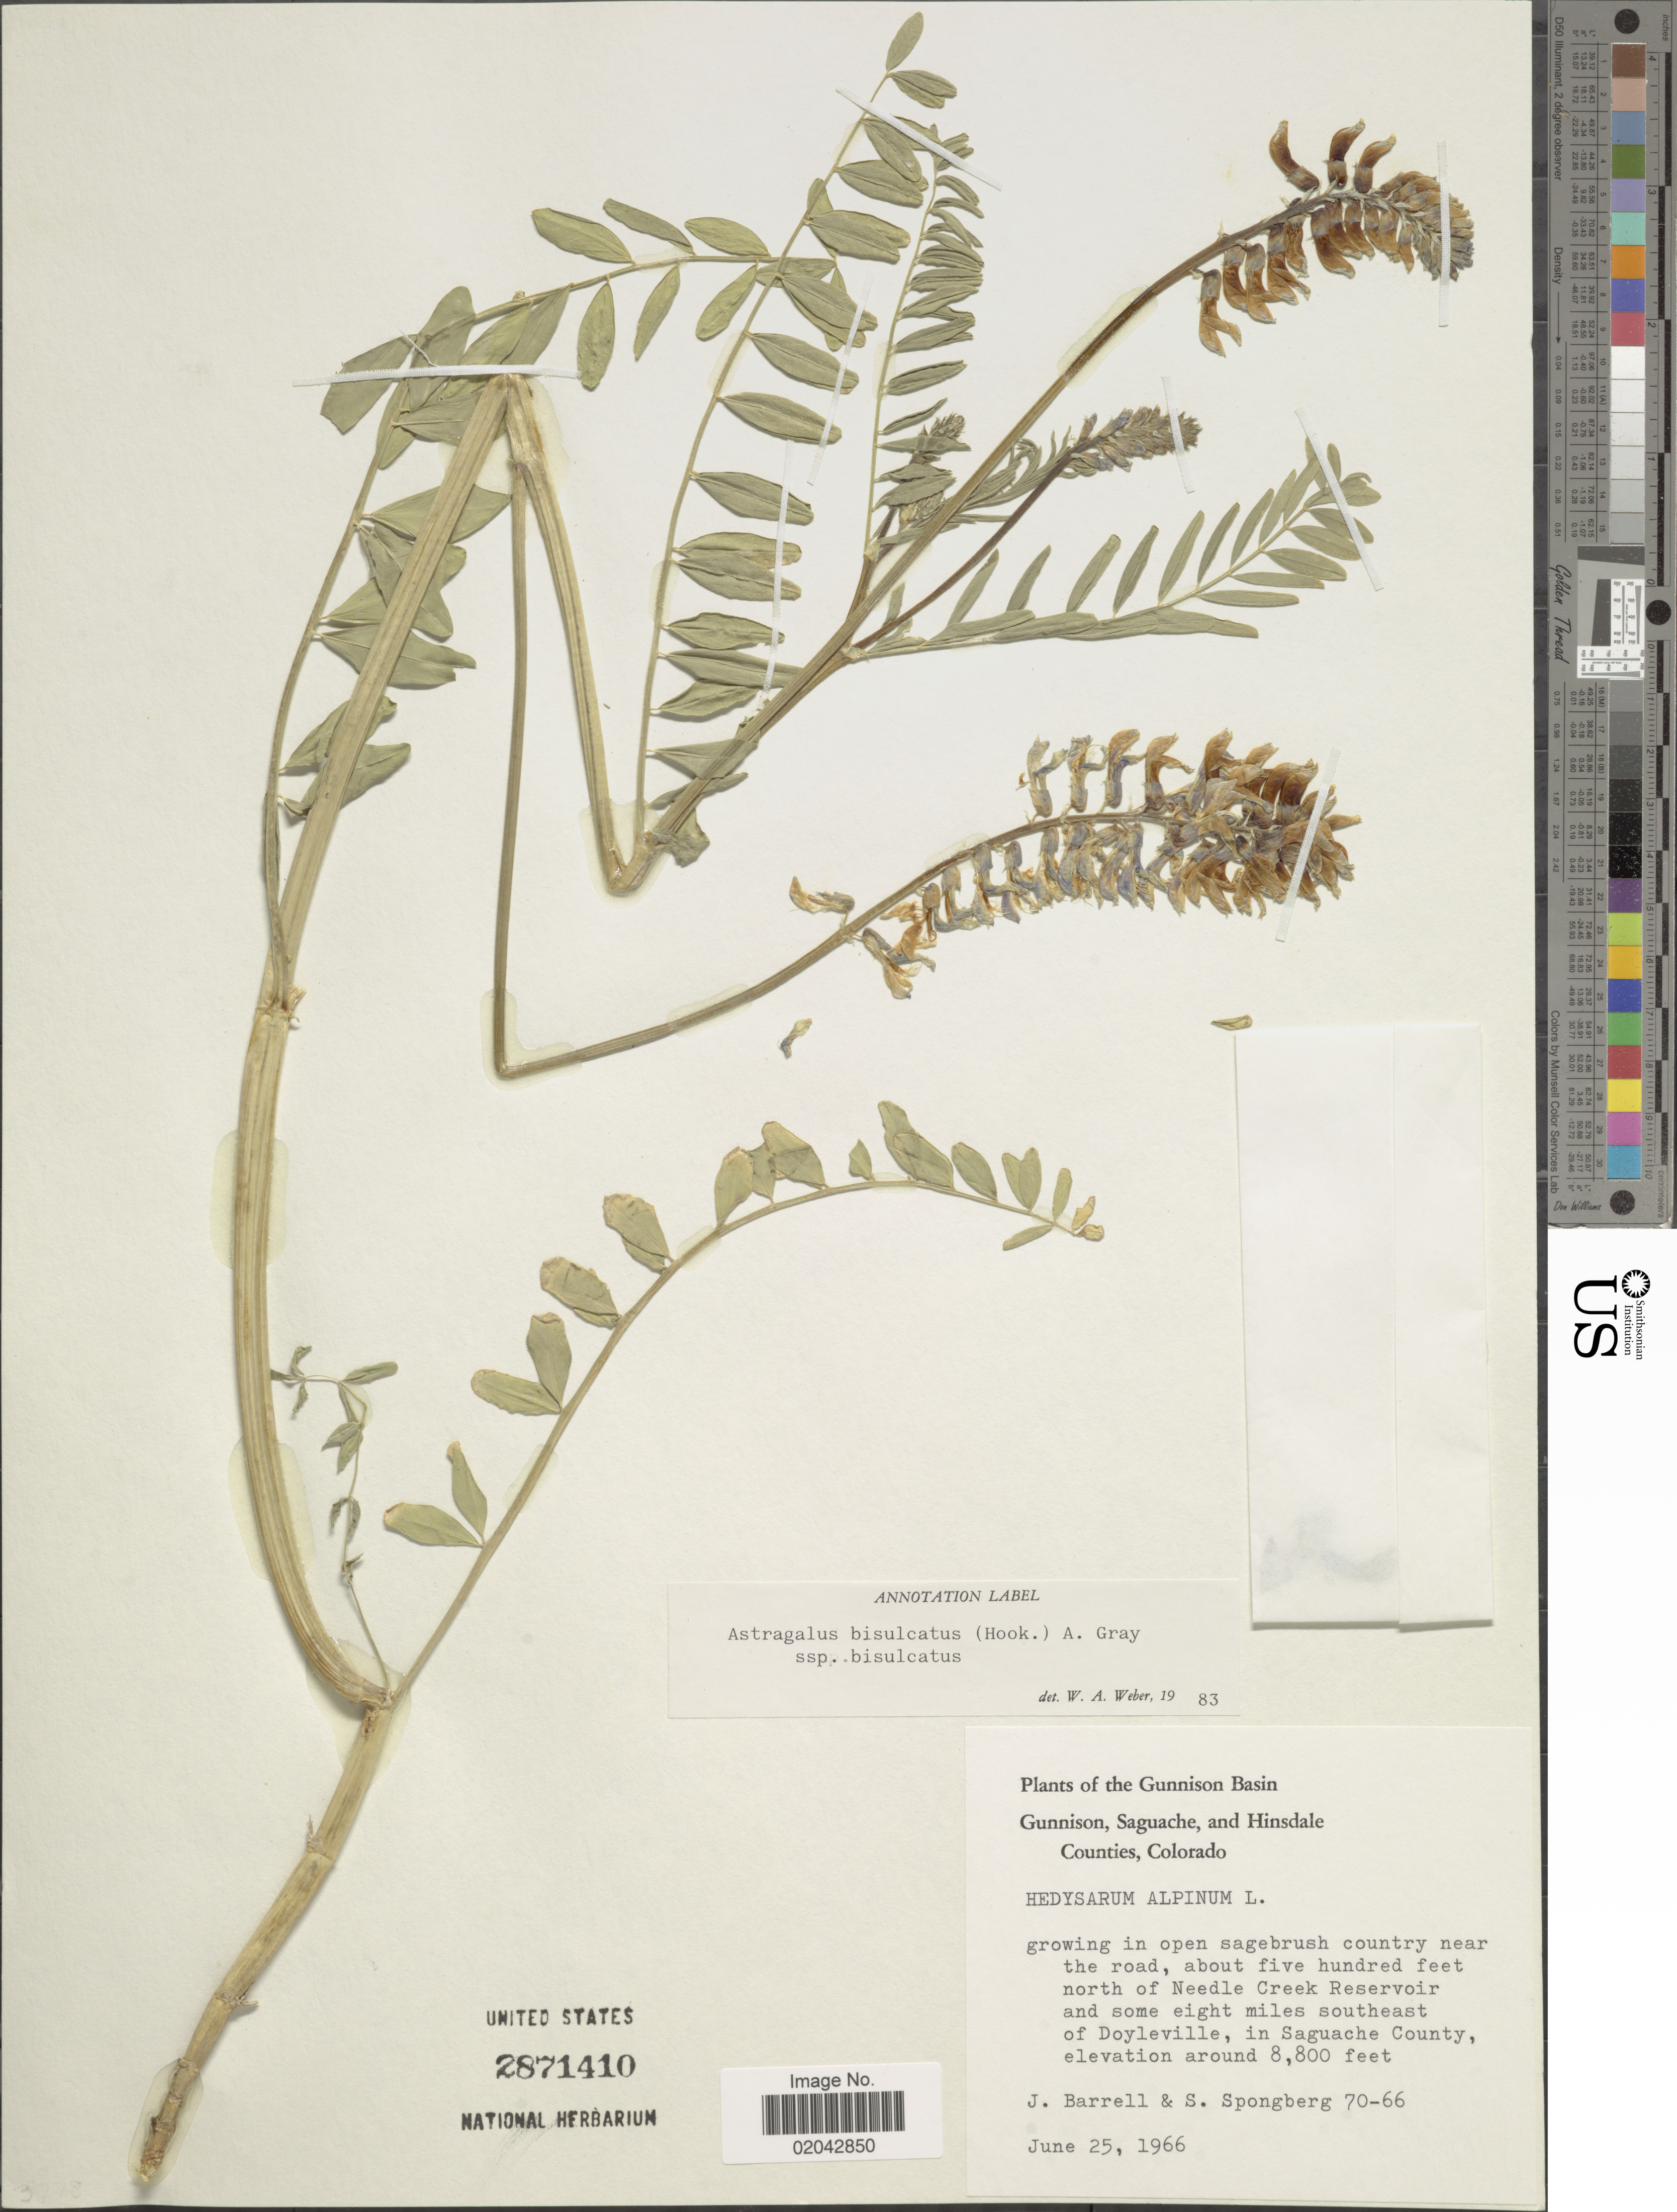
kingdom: Plantae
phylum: Tracheophyta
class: Magnoliopsida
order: Fabales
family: Fabaceae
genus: Hedysarum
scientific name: Hedysarum sp.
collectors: J. Barrell & S. A.Spongberg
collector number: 70-66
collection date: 1966-06-25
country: United States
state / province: Colorado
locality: Gunnison Basin, Gunnison, Saguache, and Hinsdale Counties, growing in open sagebrush country near the road, about five hundred feert north of Needle Creek Reservoir and some eight miles southeast of Doyleville, in Saguache County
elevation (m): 2682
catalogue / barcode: US 2871410